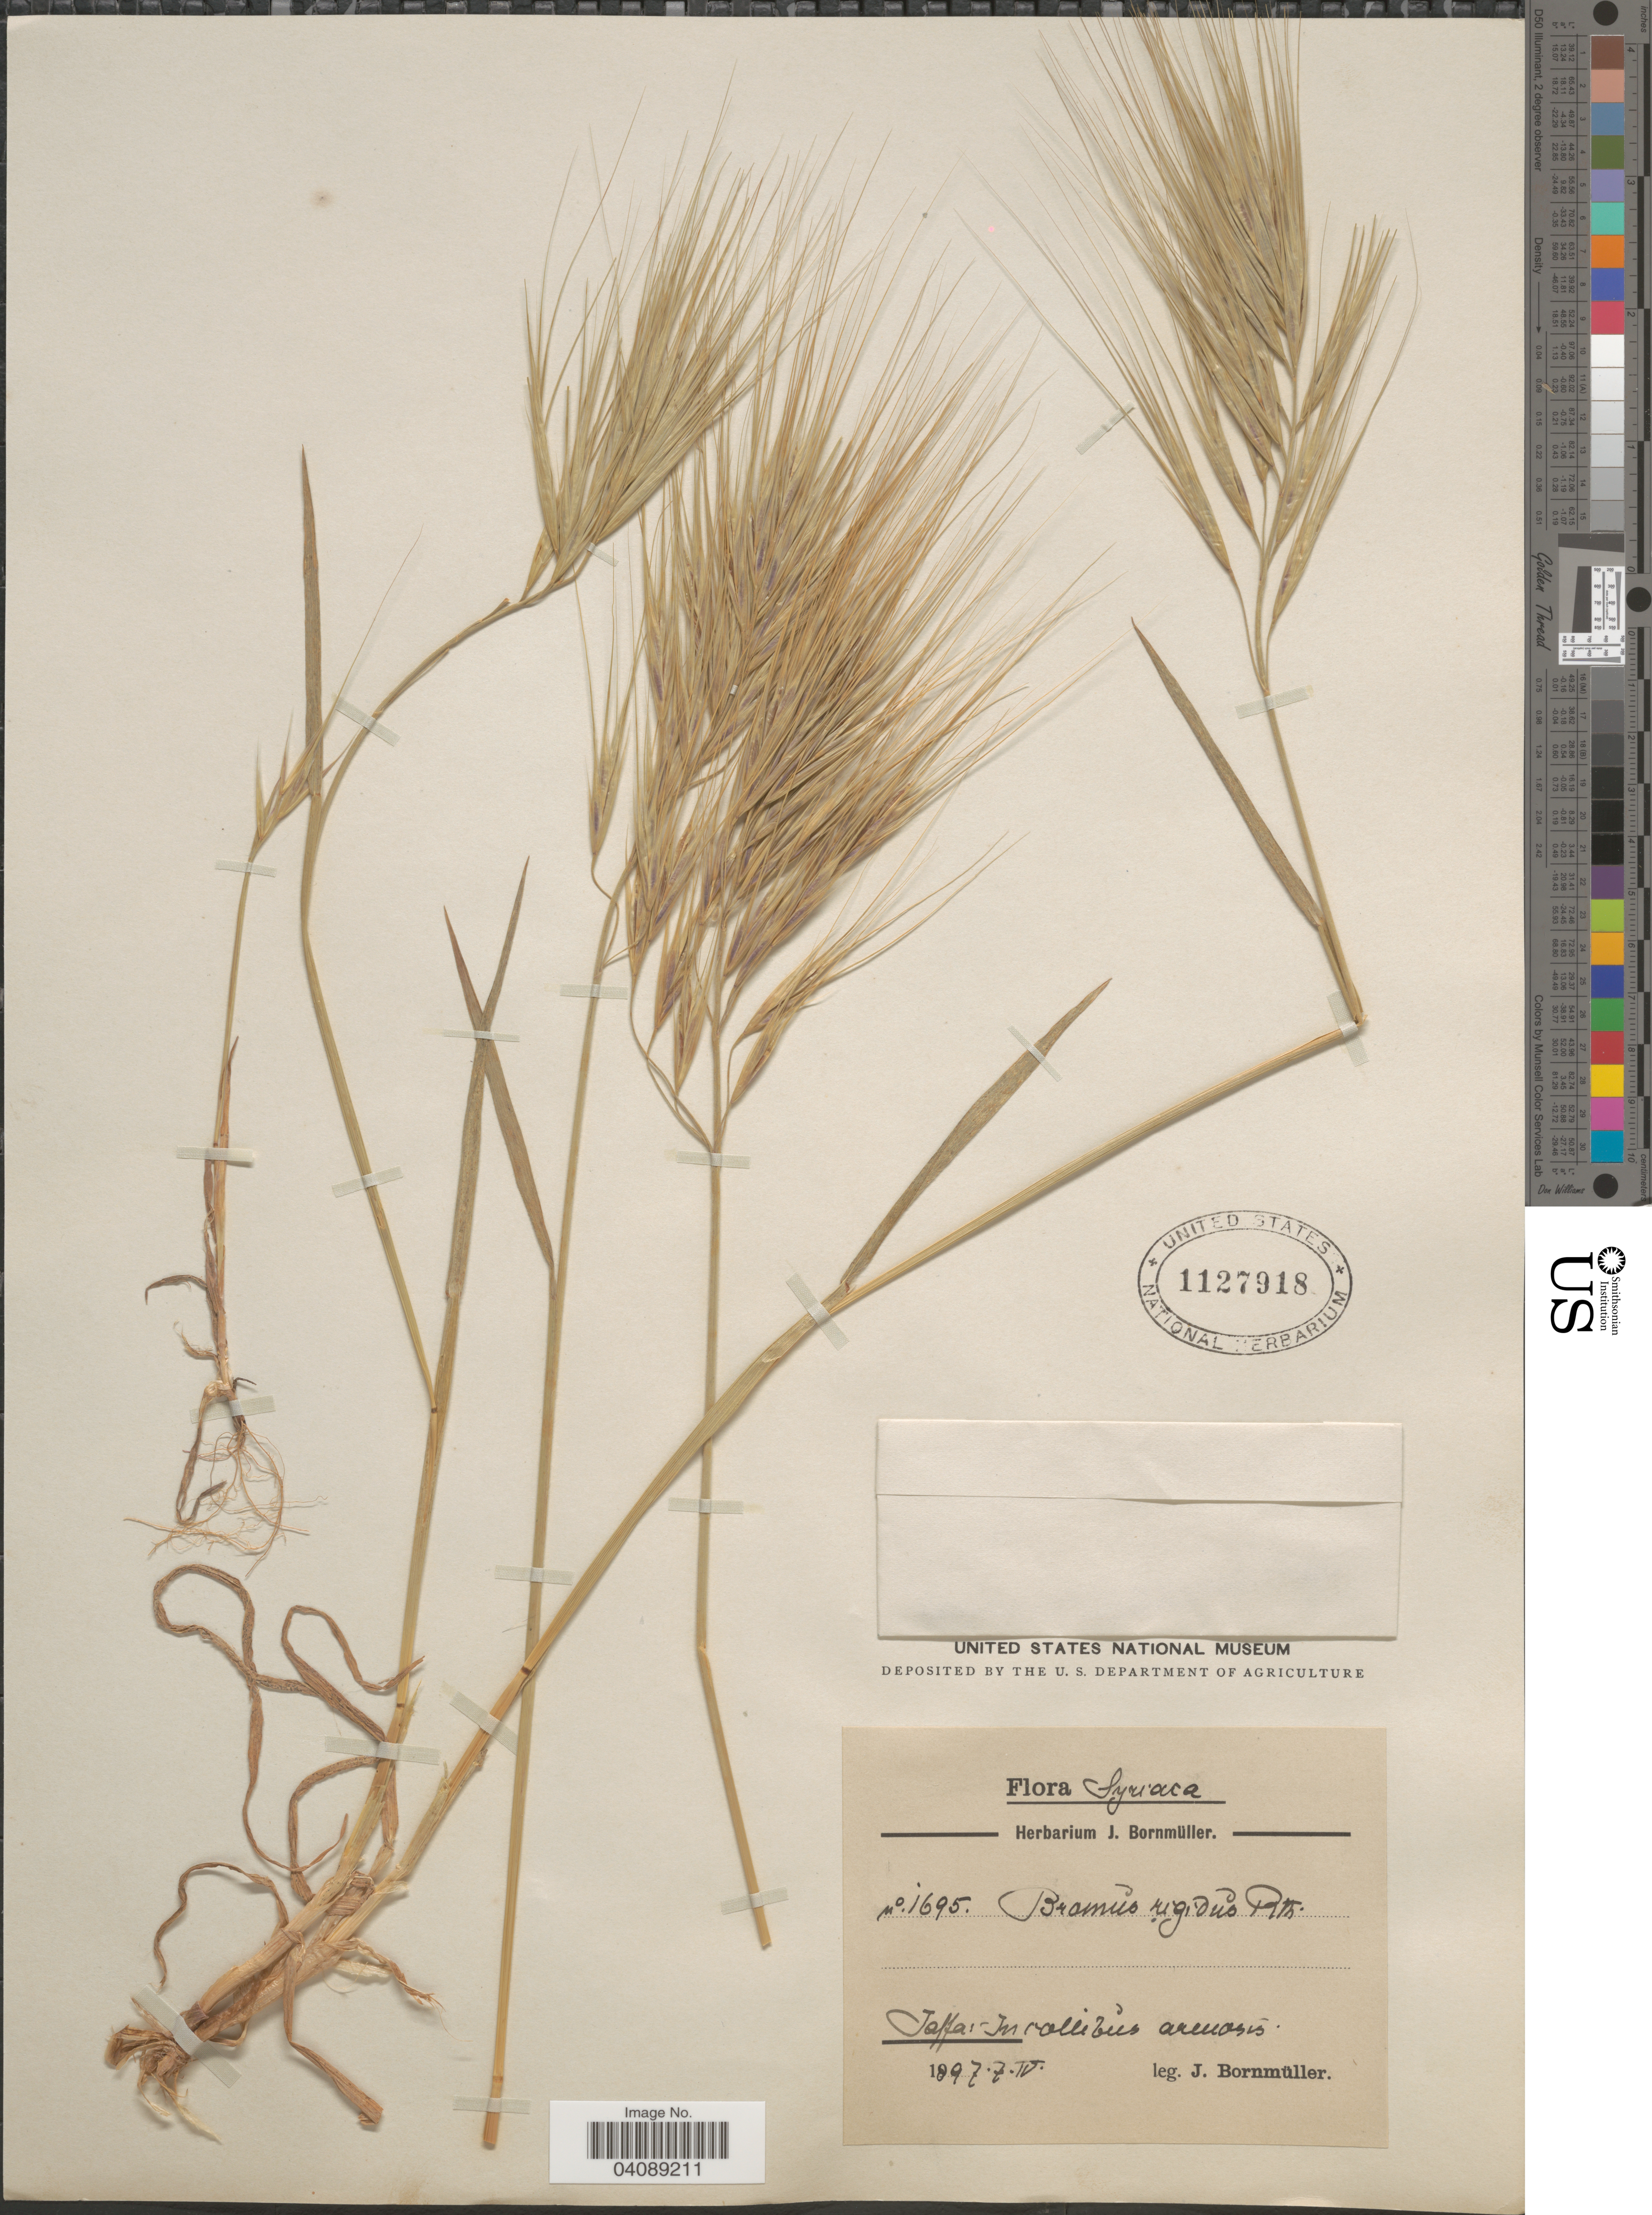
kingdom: Plantae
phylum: Tracheophyta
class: Liliopsida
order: Poales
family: Poaceae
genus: Bromus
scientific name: Bromus rigidus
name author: Roth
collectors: J. Bornmüller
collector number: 1695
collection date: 1897-04-07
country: Syria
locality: Jaffa: In collibus arenosis.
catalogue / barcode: US 1127918